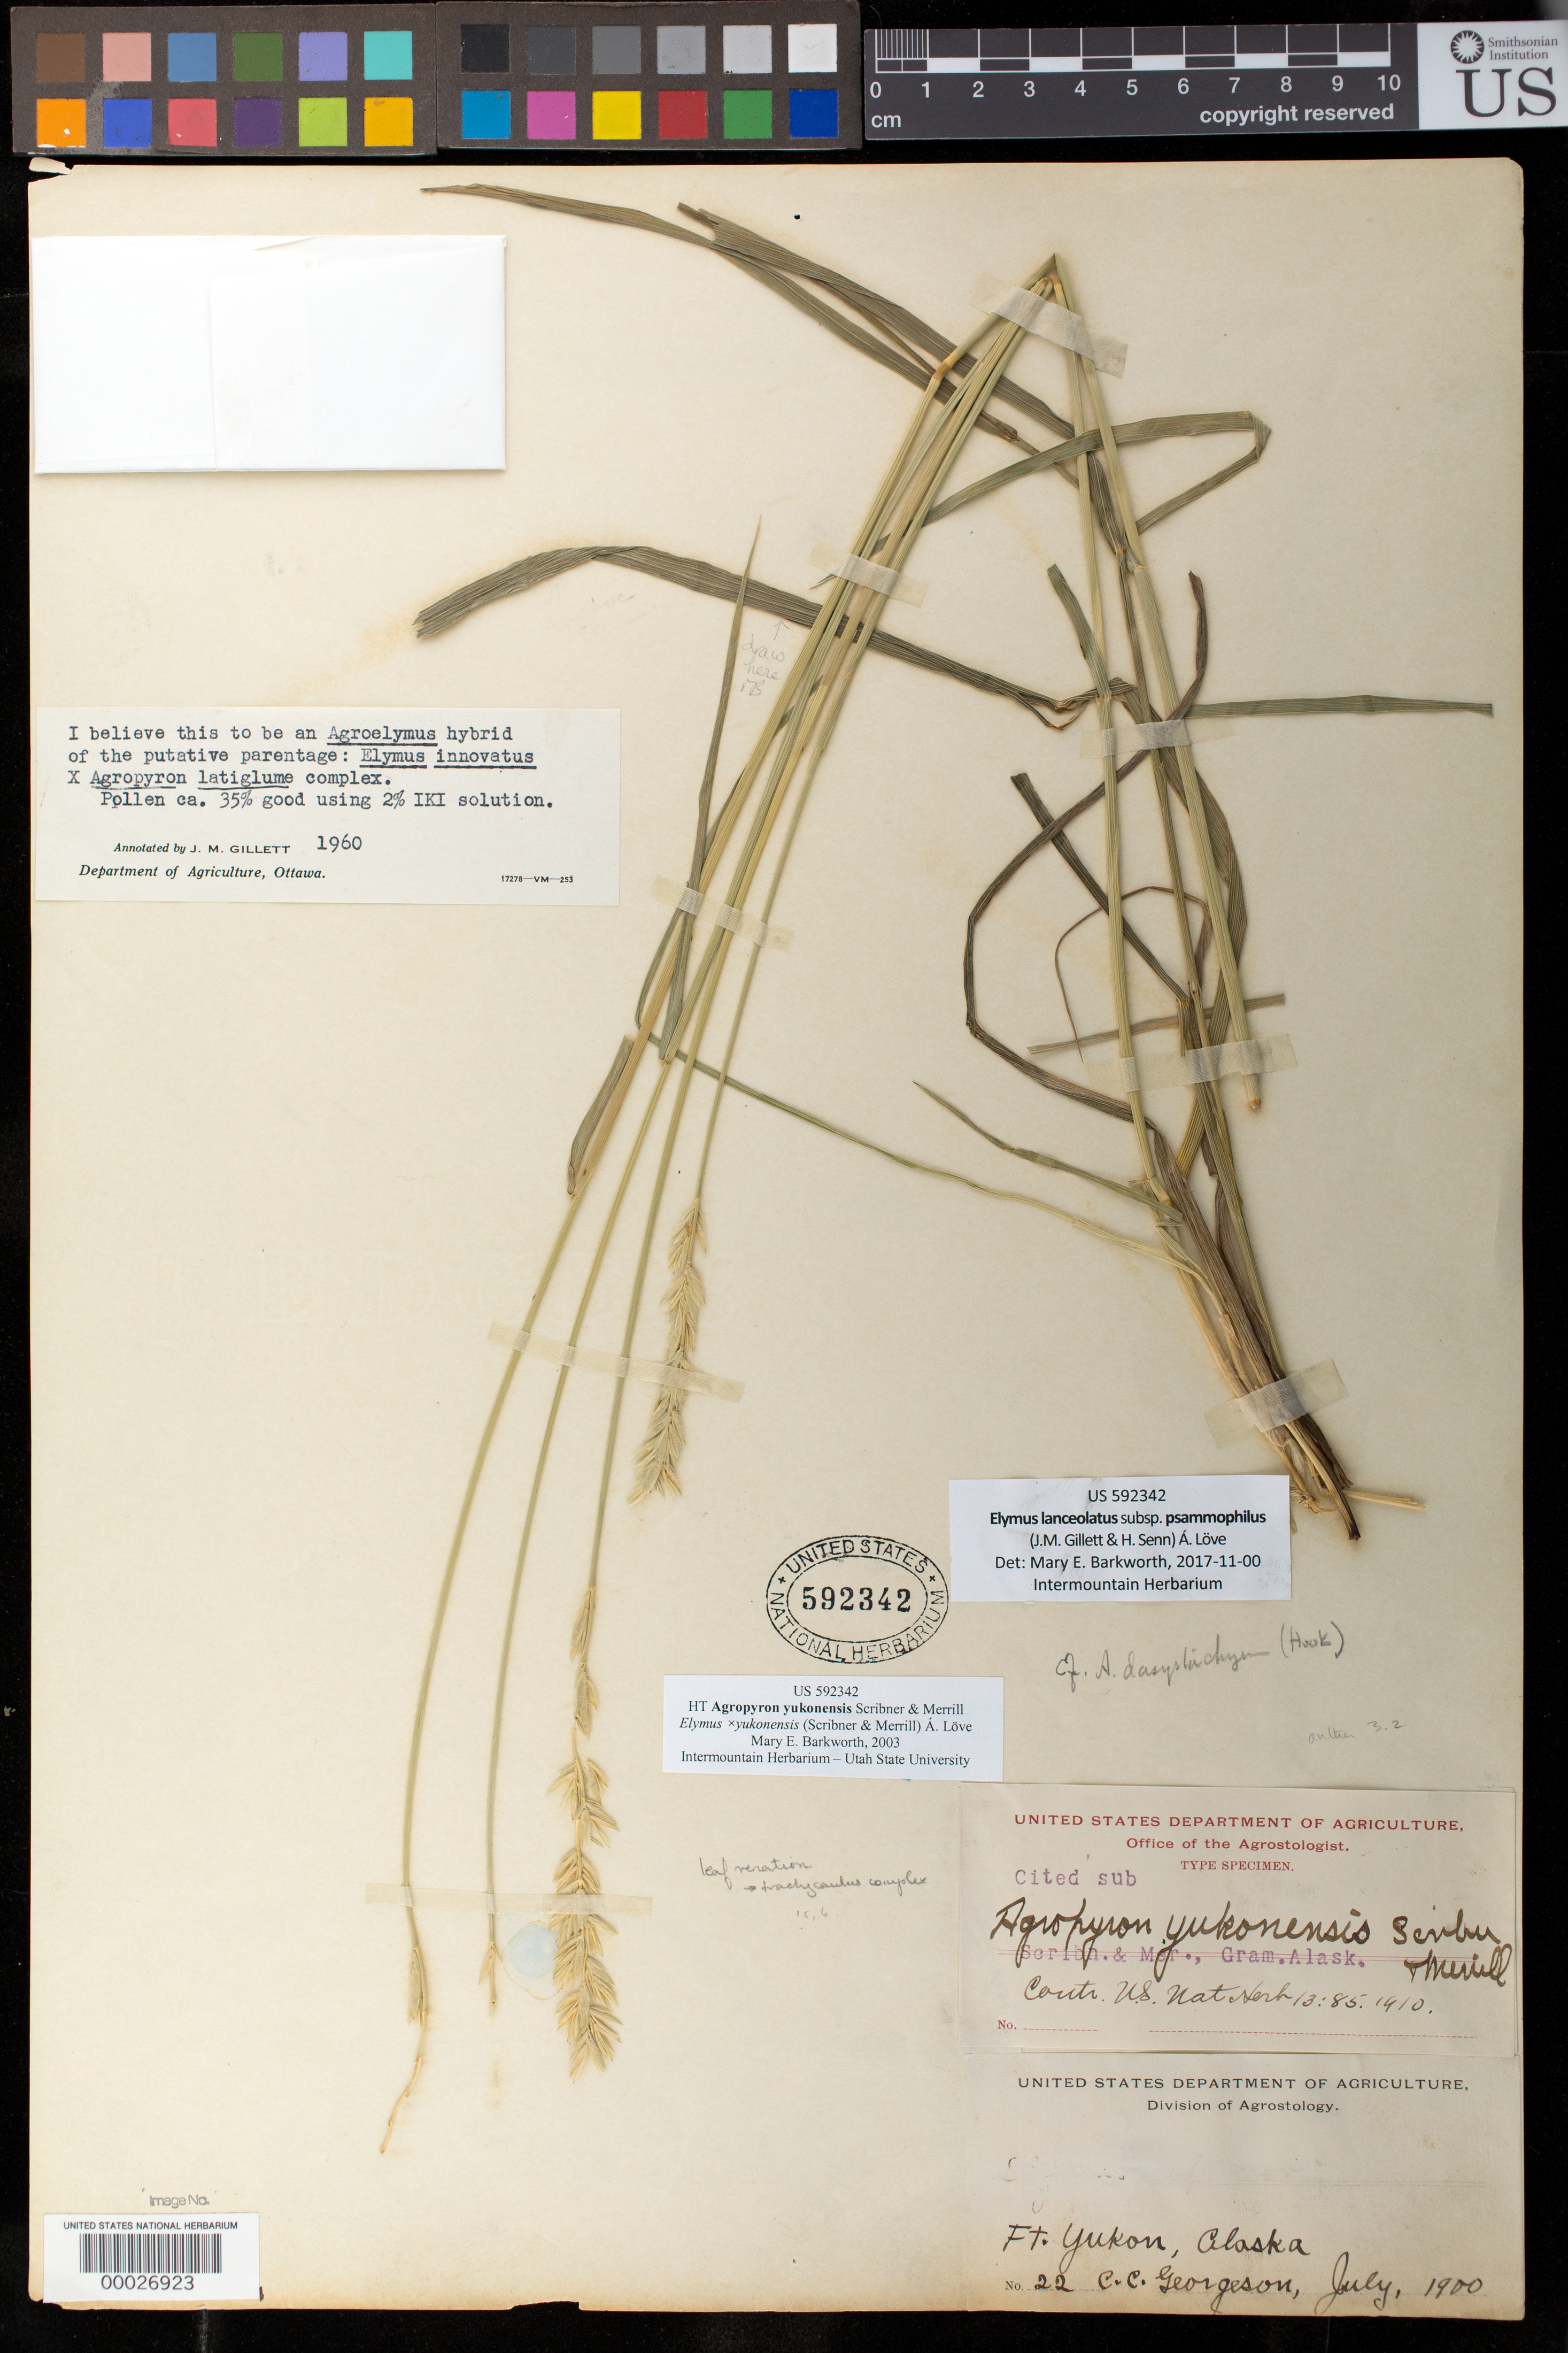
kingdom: Plantae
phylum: Tracheophyta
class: Liliopsida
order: Poales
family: Poaceae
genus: Agropyron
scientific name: Agropyron yukonense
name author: Scribn. & Merr.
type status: Holotype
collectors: C. Georgeson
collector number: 22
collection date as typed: Jul 1900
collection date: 1900-07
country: United States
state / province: Alaska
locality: Ft. Yukon.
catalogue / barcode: US 592342